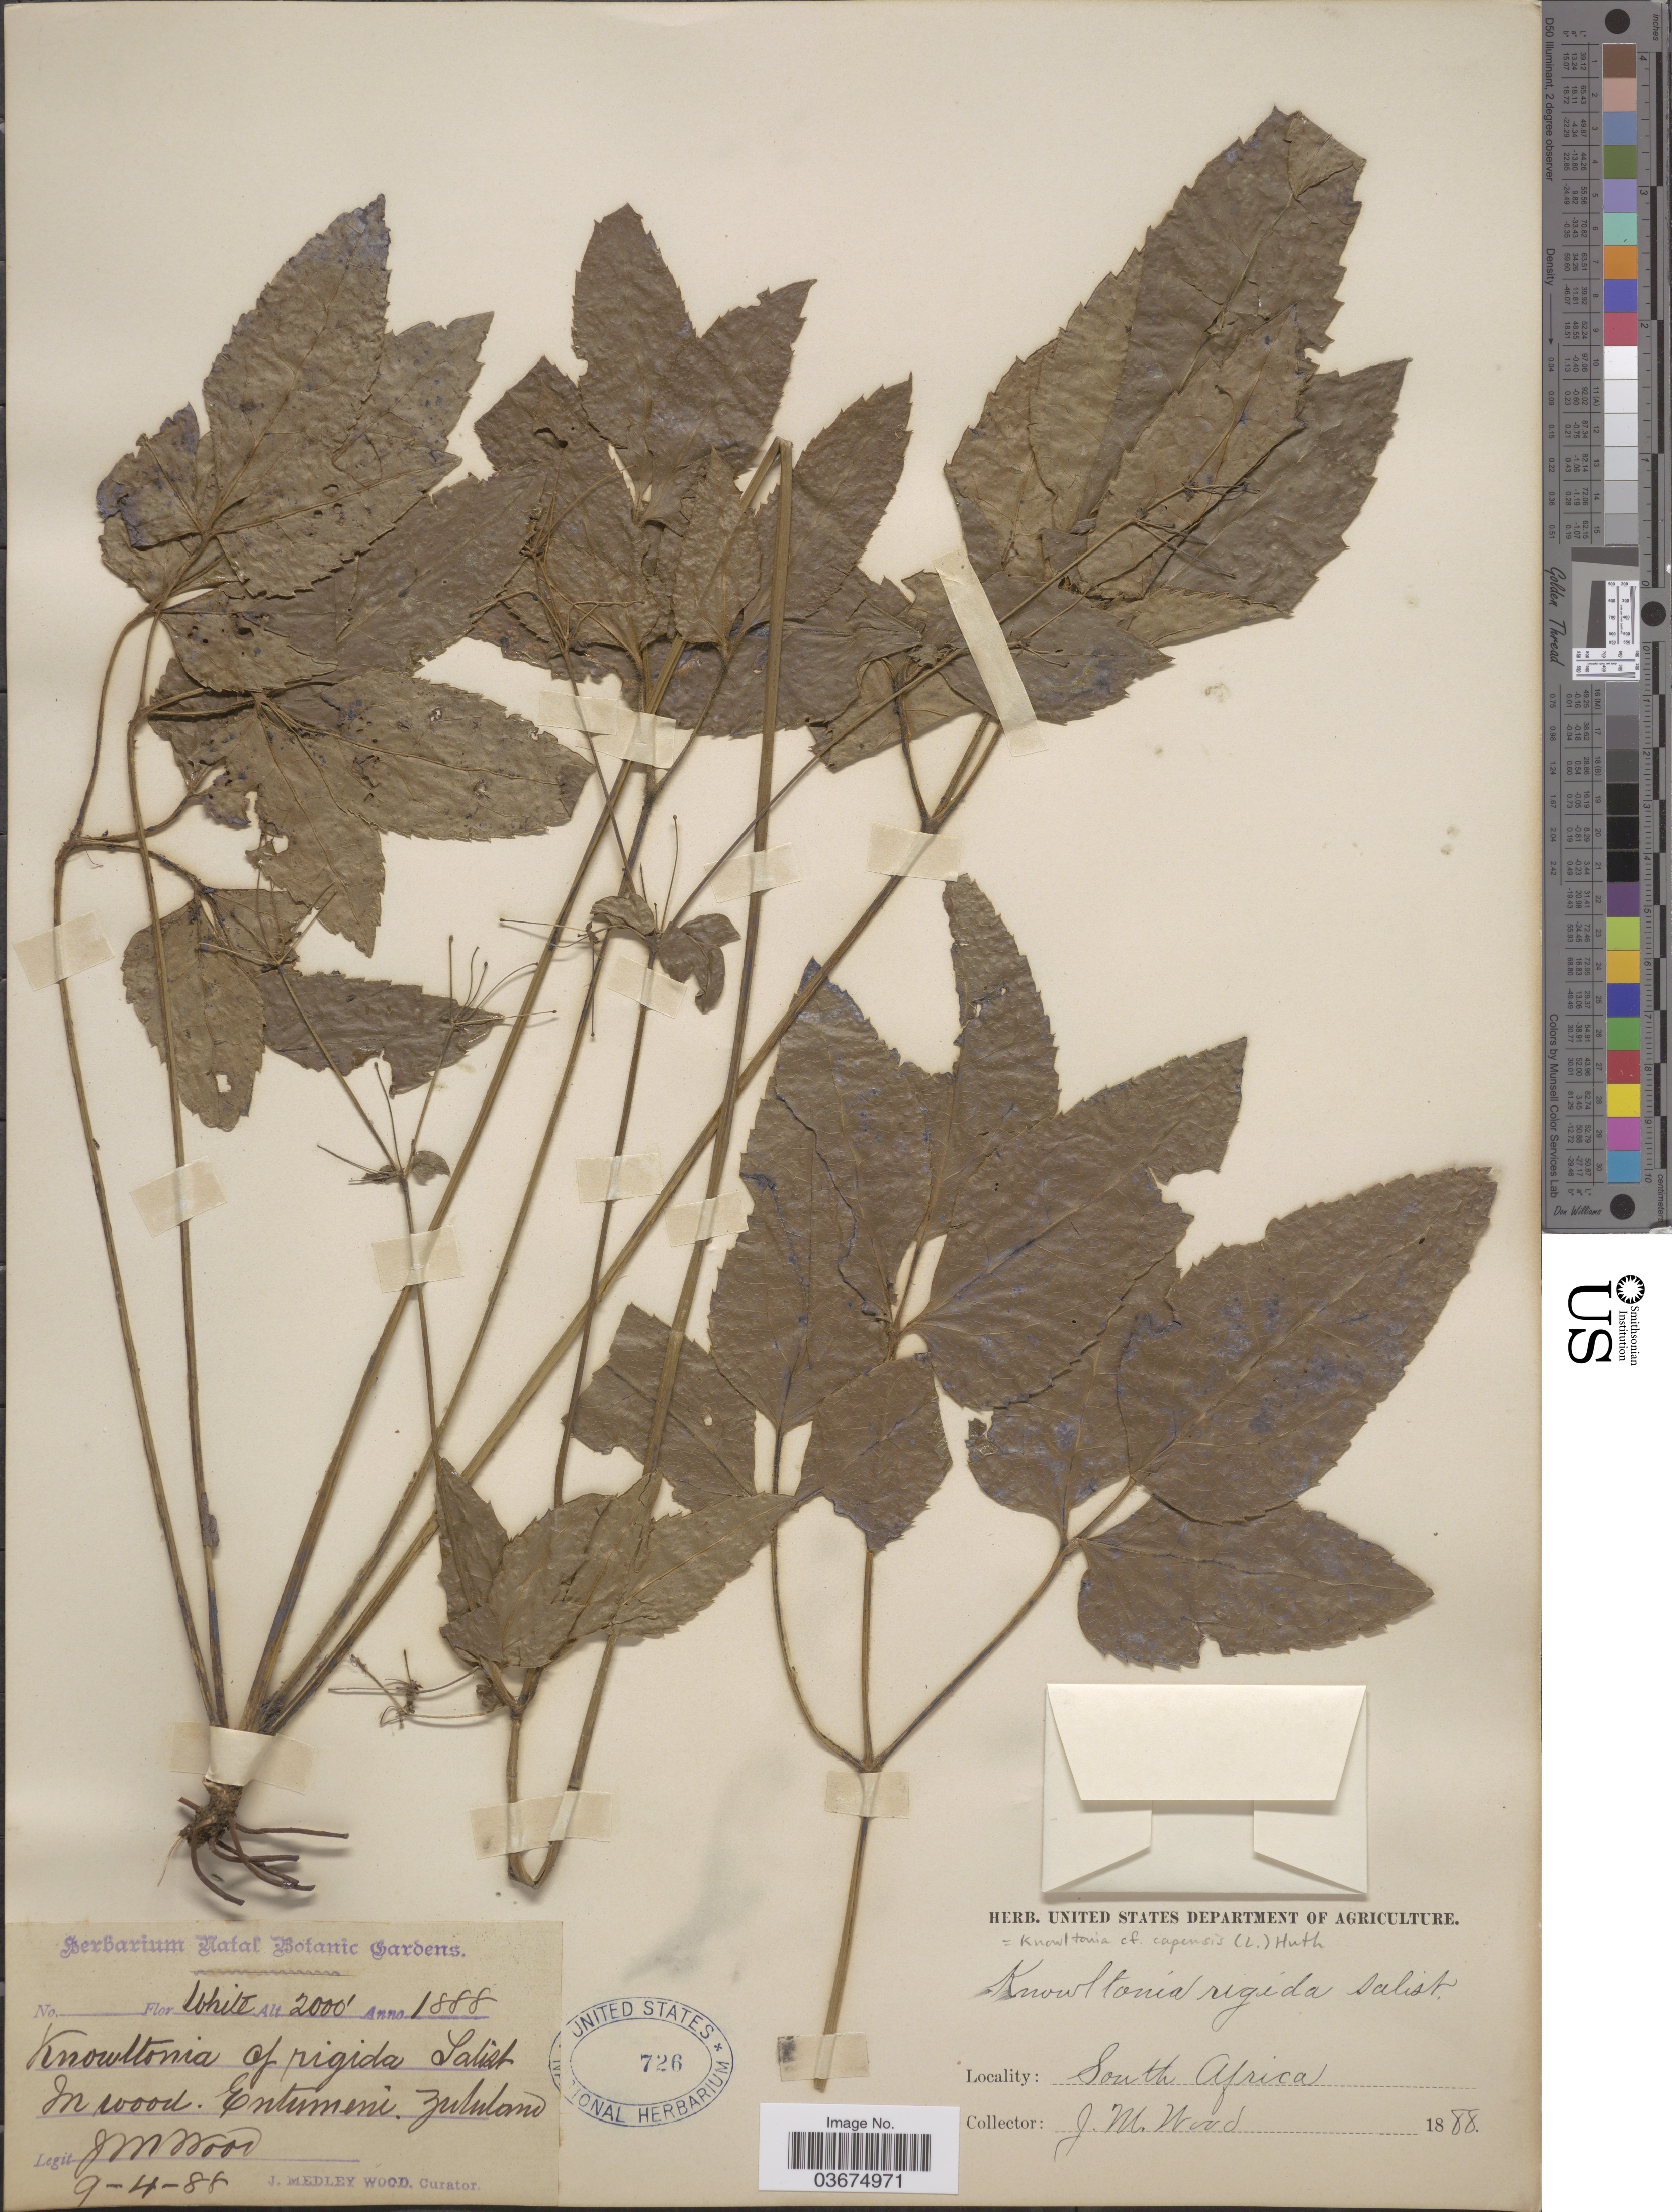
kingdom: Plantae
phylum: Tracheophyta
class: Magnoliopsida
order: Ranunculales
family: Ranunculaceae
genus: Knowltonia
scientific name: Knowltonia capensis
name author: Huth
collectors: J. M. Wood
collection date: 1888-04-09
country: South Africa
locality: Entumeni, Zululand.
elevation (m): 610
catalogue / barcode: US 726